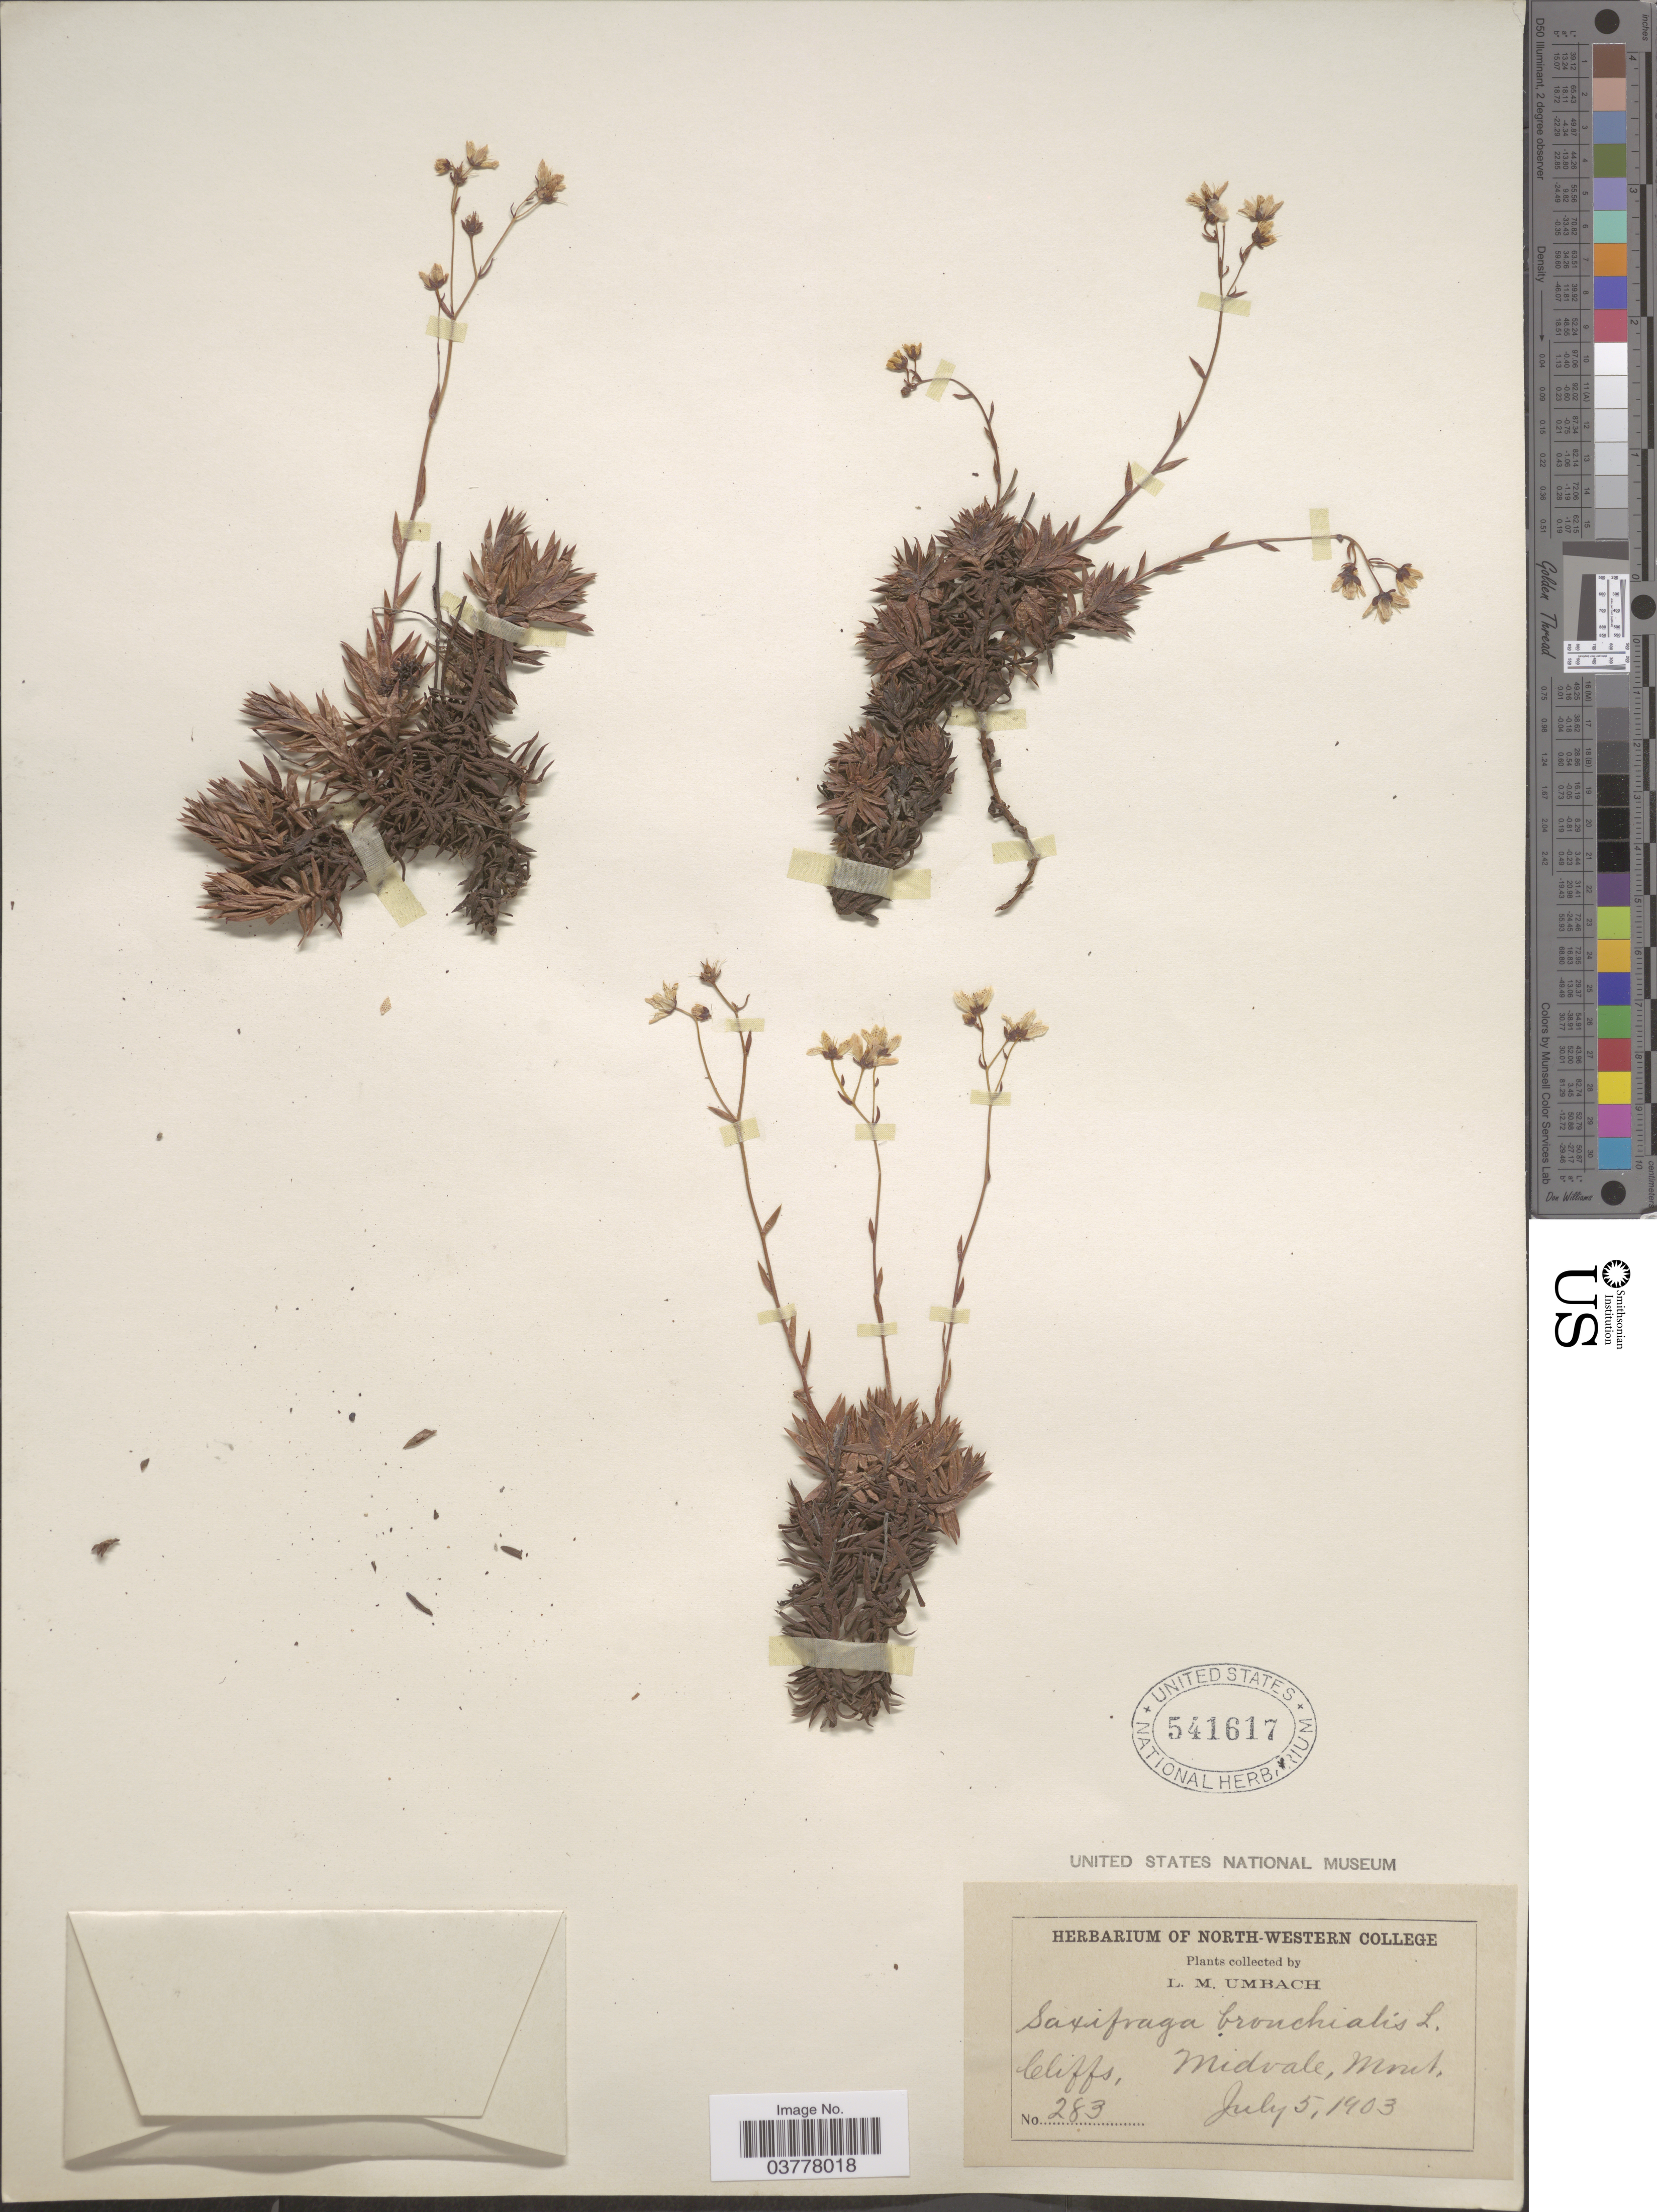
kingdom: Plantae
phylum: Tracheophyta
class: Magnoliopsida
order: Saxifragales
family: Saxifragaceae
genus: Saxifraga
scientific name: Saxifraga bronchialis subsp. austromontana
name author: (Wiegand) Piper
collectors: L. M. Umbach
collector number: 283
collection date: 1903-07-05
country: United States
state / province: Montana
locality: Midvale, Mont. Cliffs.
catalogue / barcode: US 541617